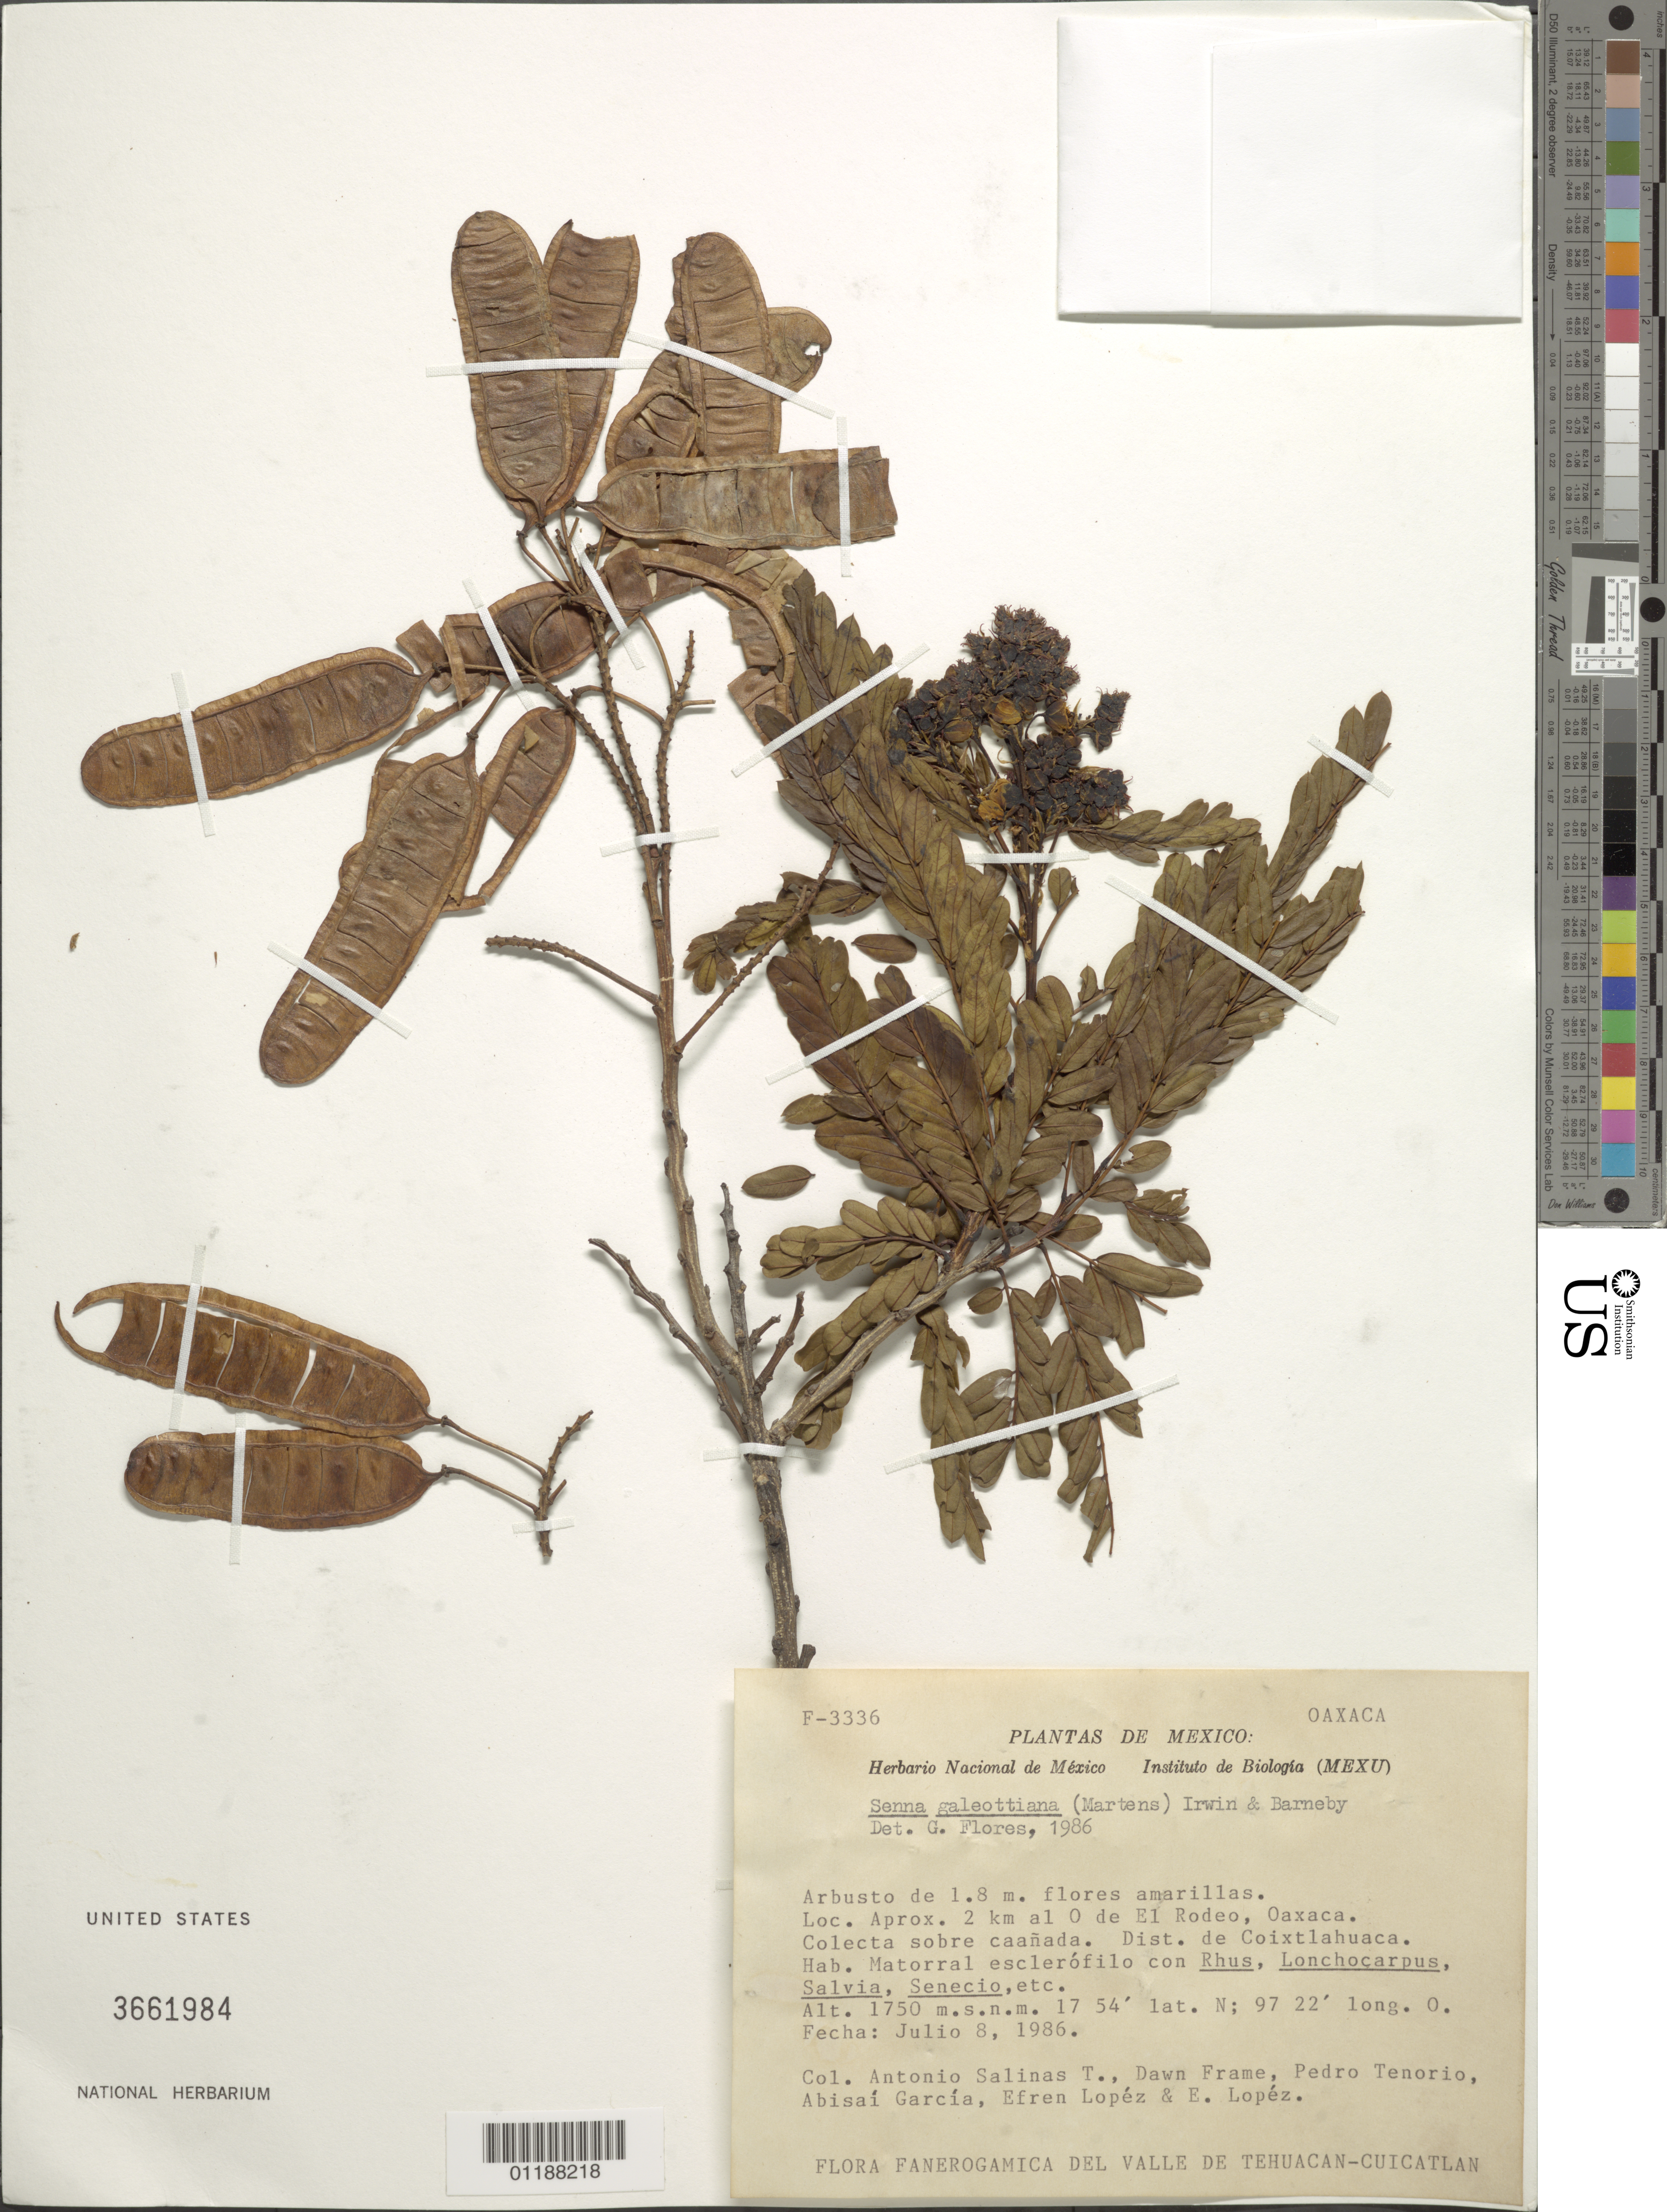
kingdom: Plantae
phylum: Tracheophyta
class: Magnoliopsida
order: Fabales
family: Fabaceae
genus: Senna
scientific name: Senna galeottiana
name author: (M. Martens) H.S. Irwin & Barneby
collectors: A. Salinas T., D. M. Frame, Tenorio, P., A. Garcia, E. Lopez & E. López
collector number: F-3336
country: Mexico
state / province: Oaxaca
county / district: Coixtlahuaca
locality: W of El Rodeo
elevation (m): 1750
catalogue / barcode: US 3661984